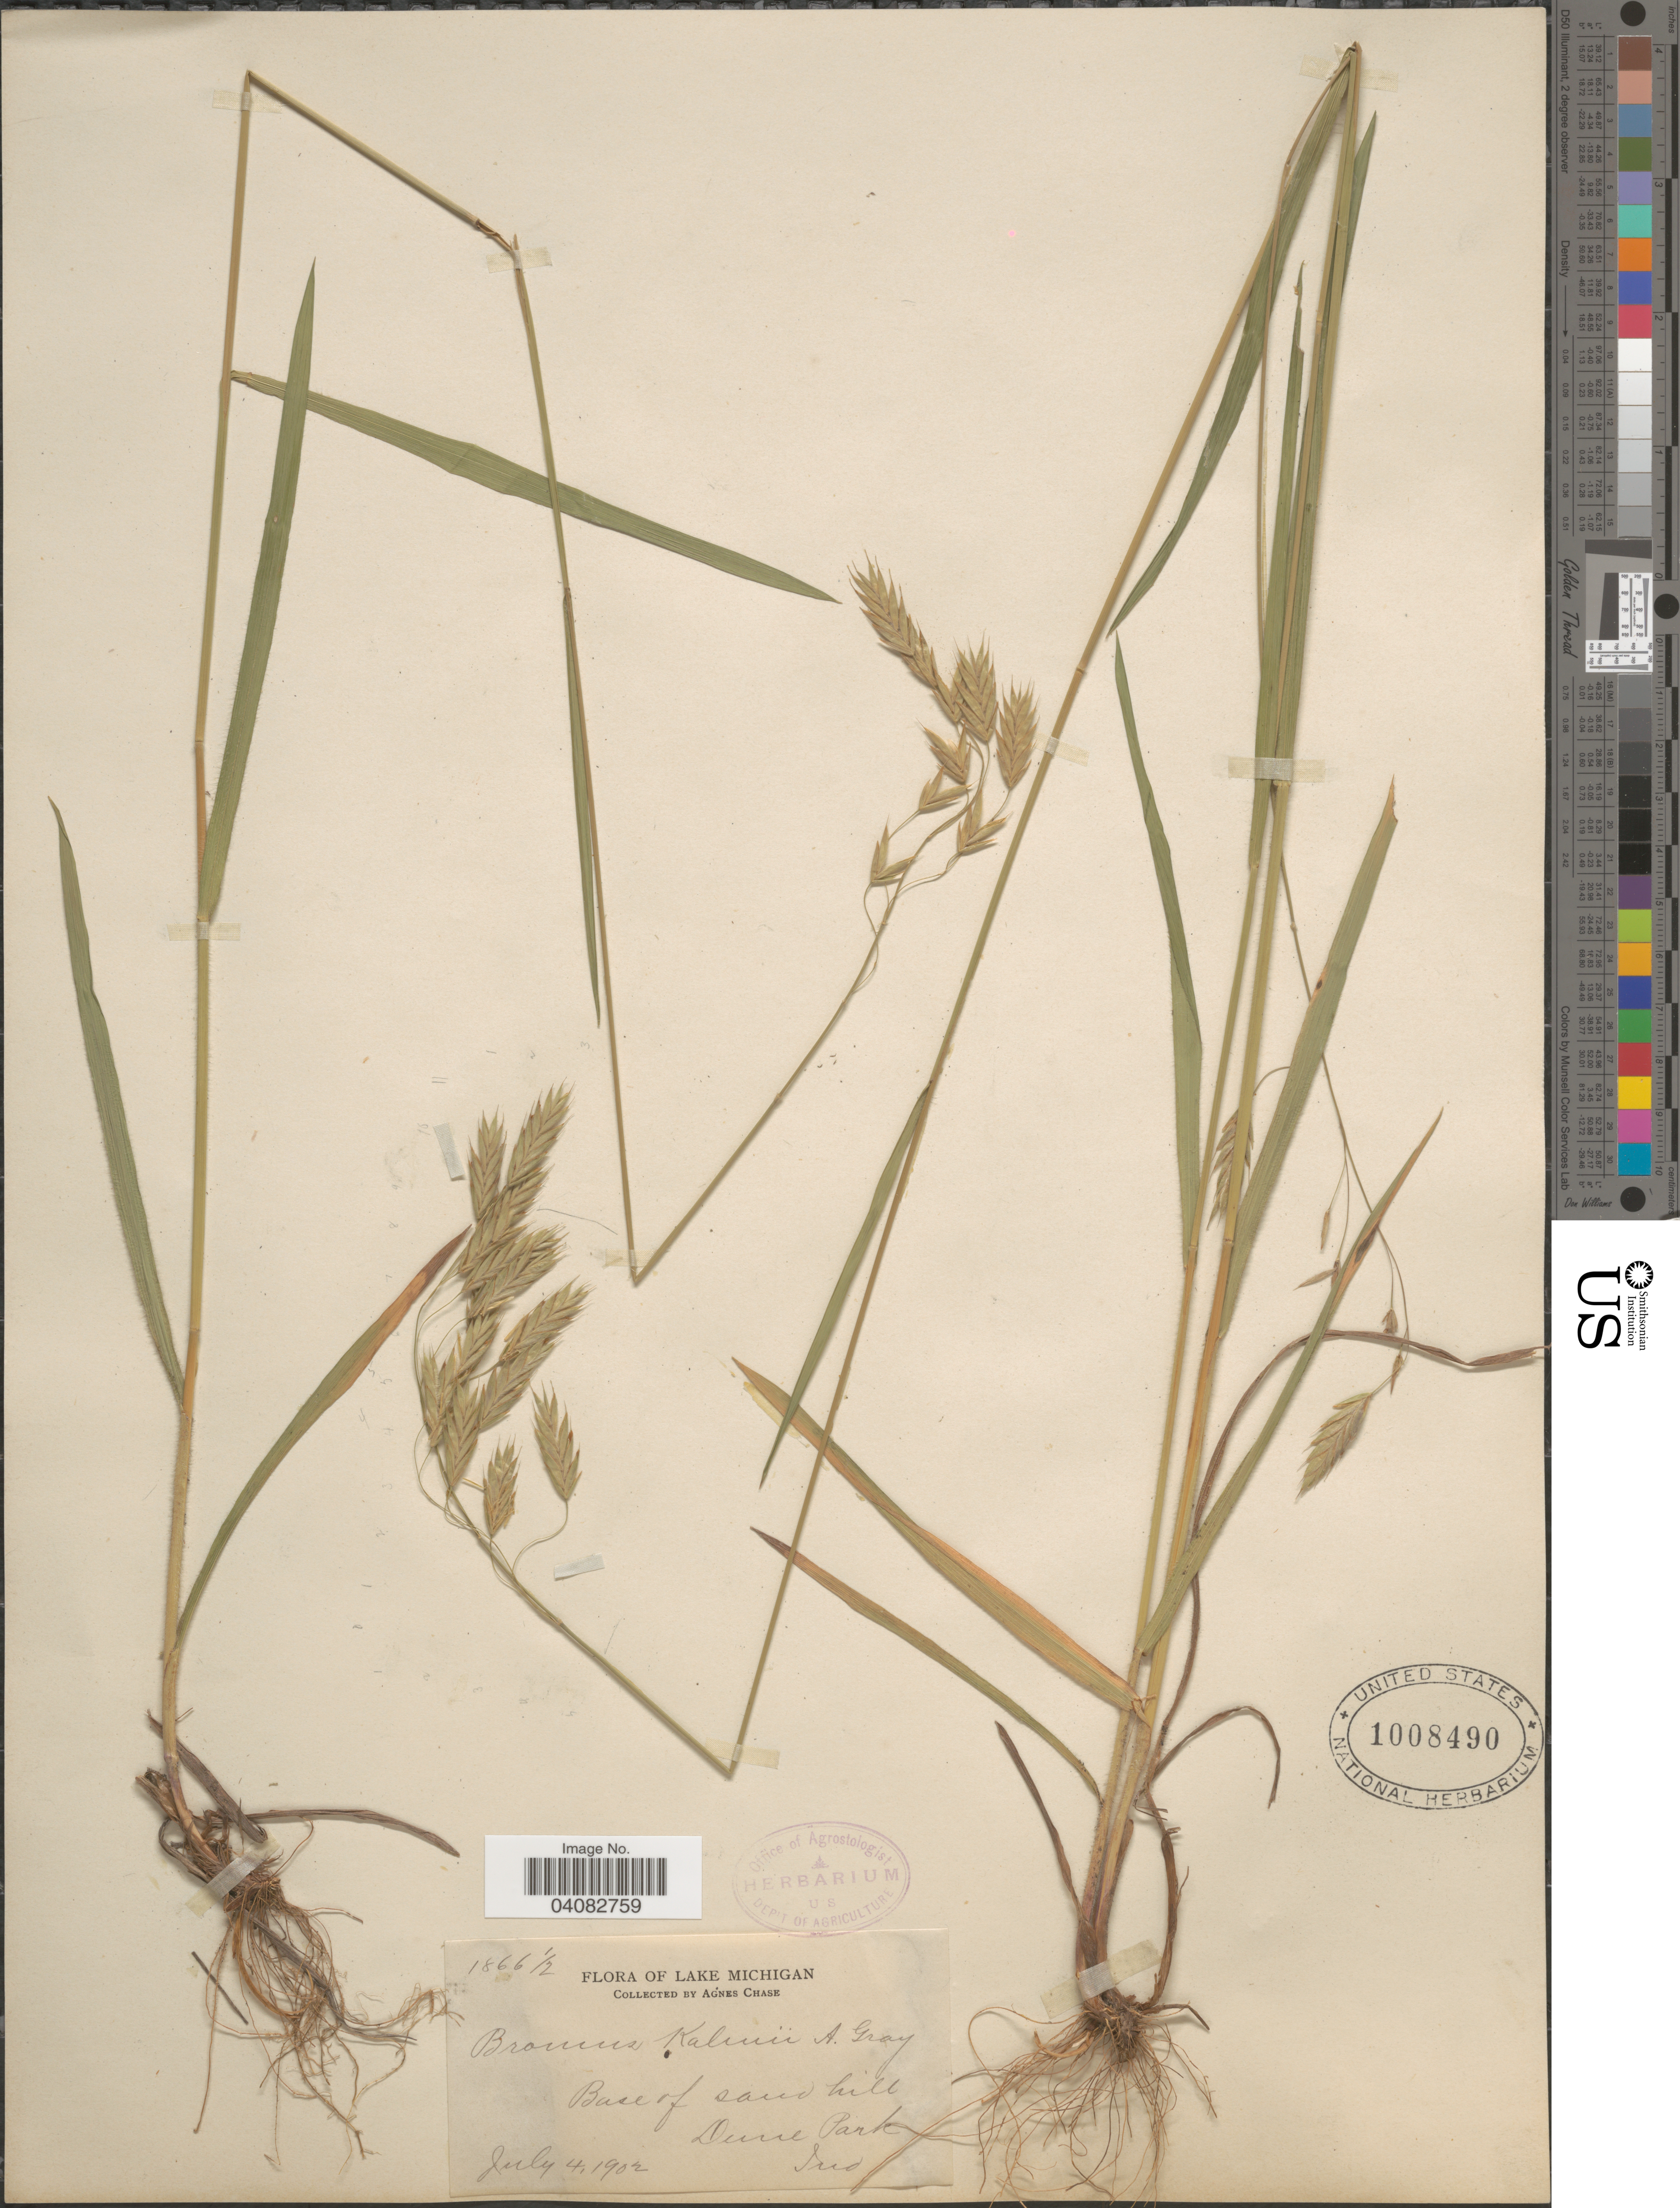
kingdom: Plantae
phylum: Tracheophyta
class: Liliopsida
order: Poales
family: Poaceae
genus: Bromus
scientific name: Bromus kalmii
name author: A. Gray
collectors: A. Chase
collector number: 1866½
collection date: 1902-07-04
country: United States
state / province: Indiana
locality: Lake Michigan. Base of sand hill. Dune Park.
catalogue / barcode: US 1008490